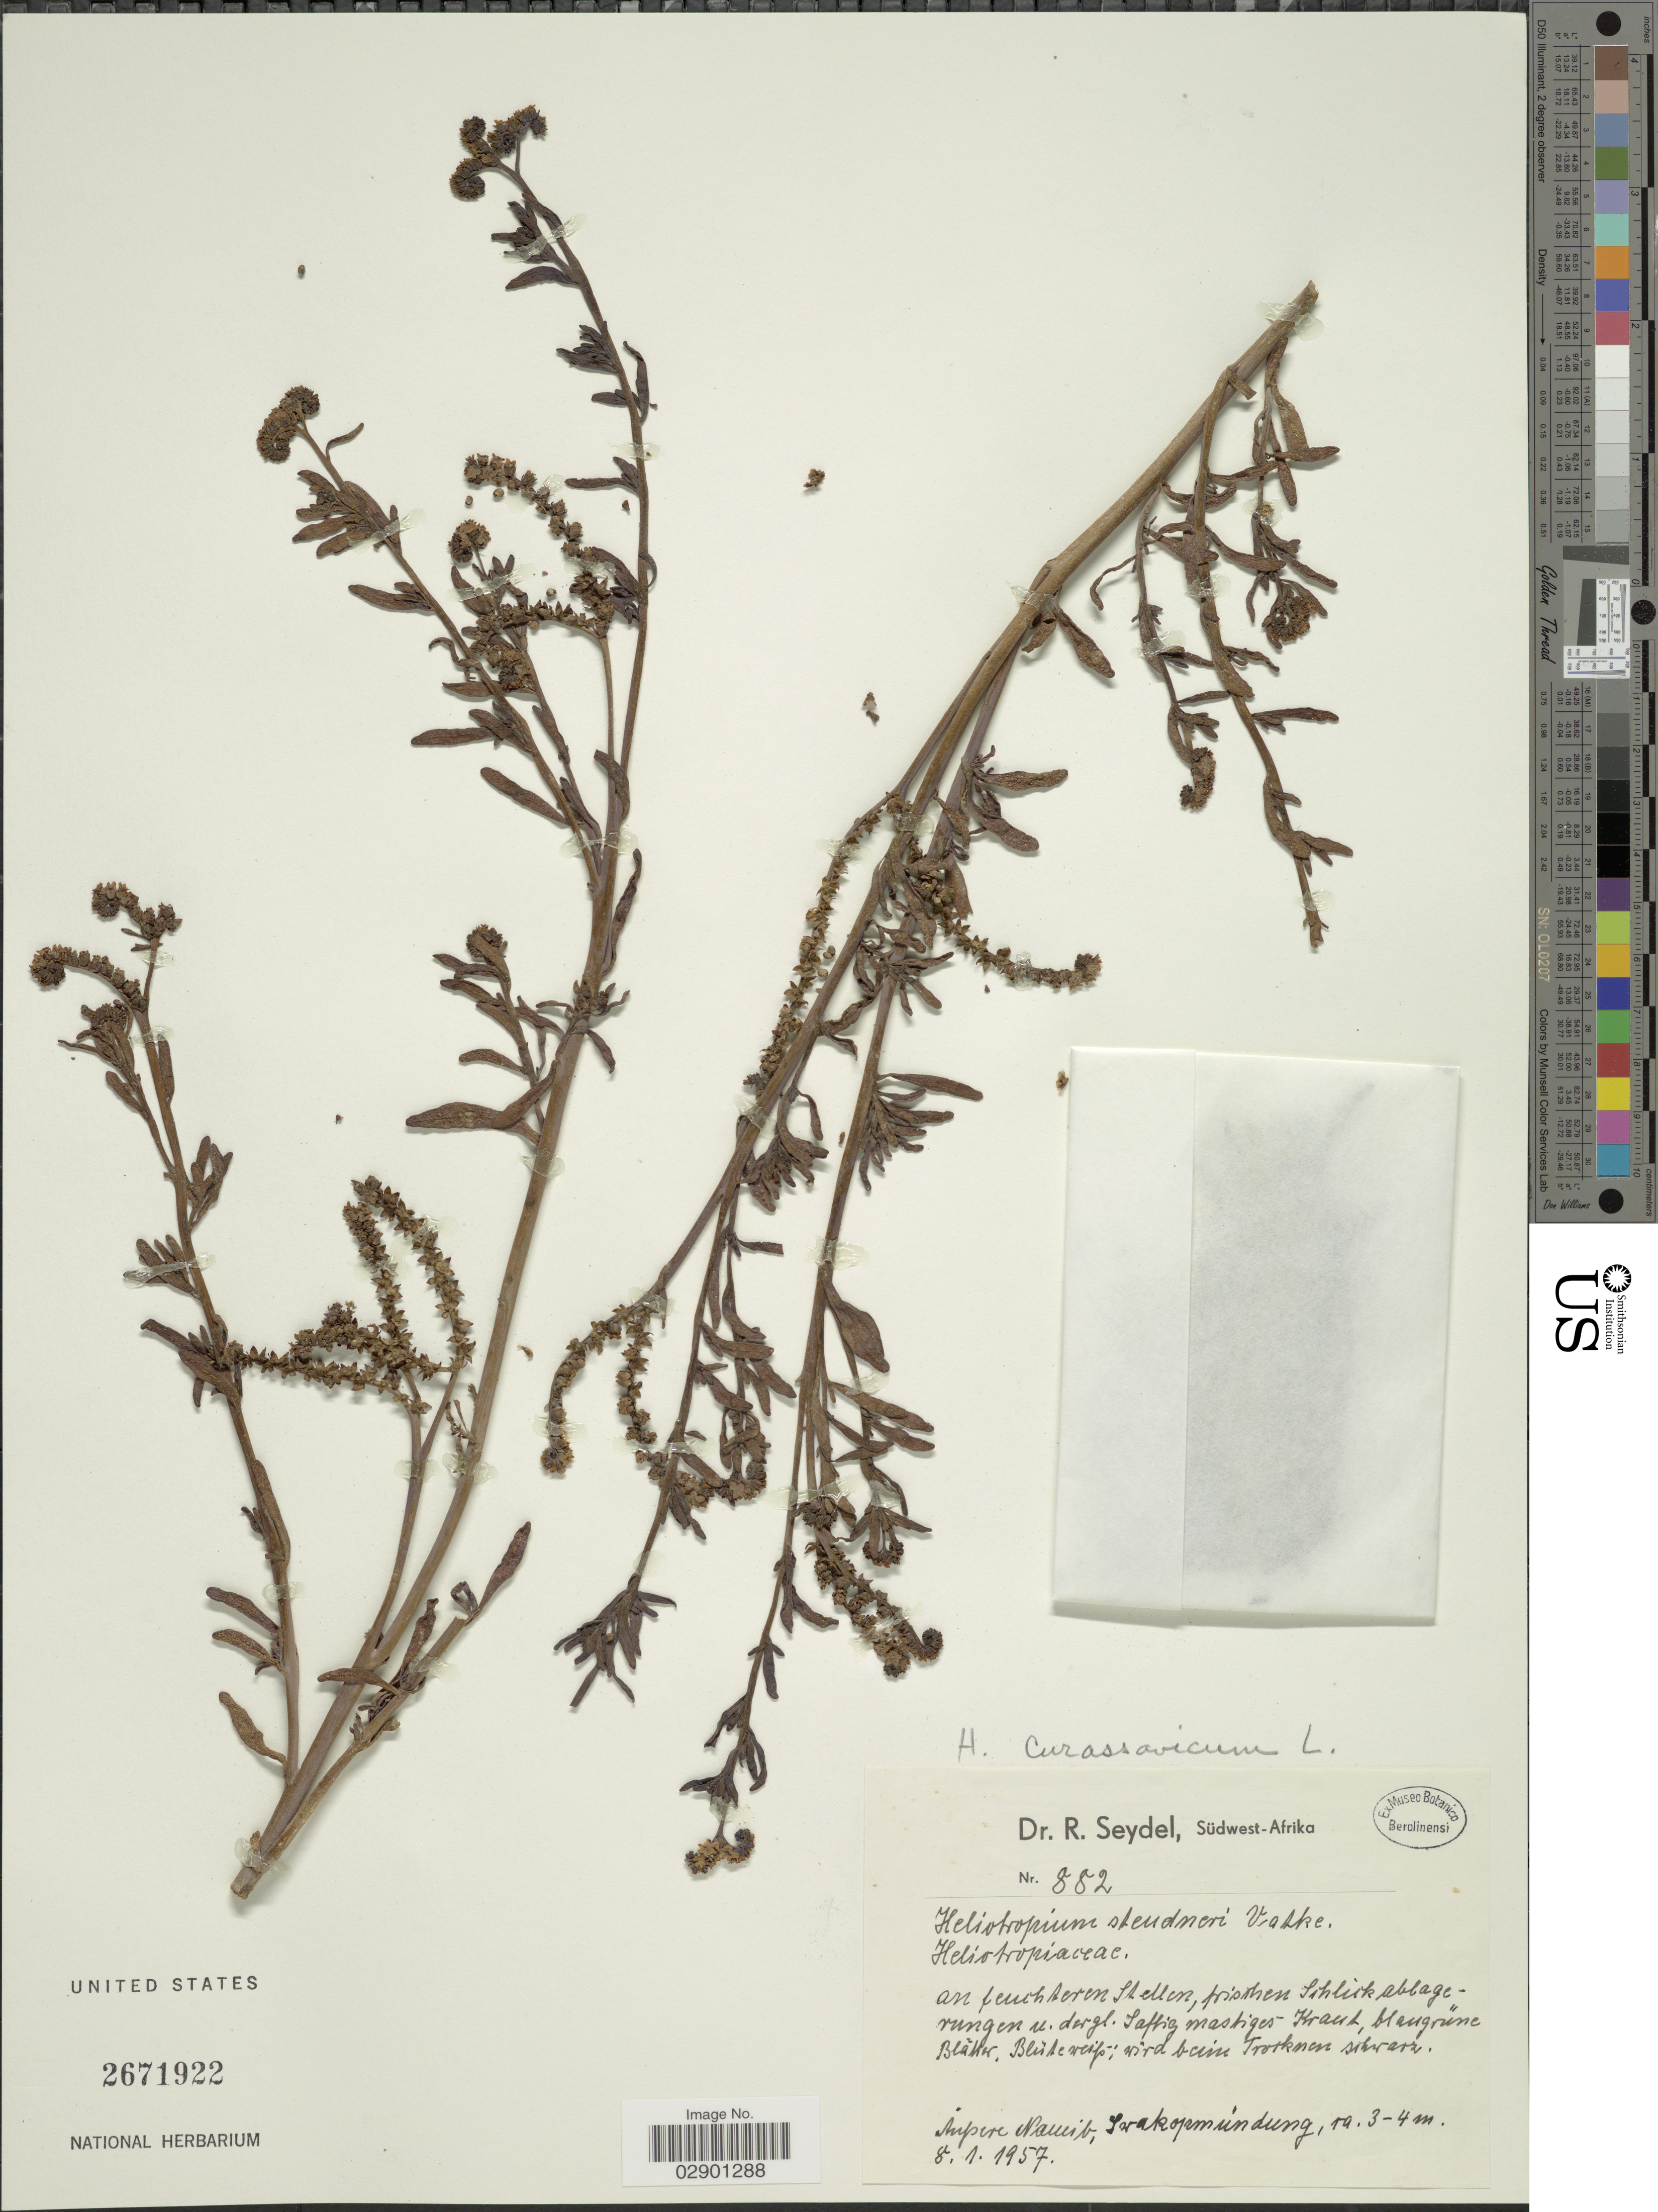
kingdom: Plantae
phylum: Tracheophyta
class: Magnoliopsida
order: Boraginales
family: Heliotropiaceae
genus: Heliotropium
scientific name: Heliotropium curassavicum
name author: L.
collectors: R. Seydel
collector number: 882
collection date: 1957-01-08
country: Namibia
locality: Amper Namib, Twkopmundung.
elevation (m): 3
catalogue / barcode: US 2671922